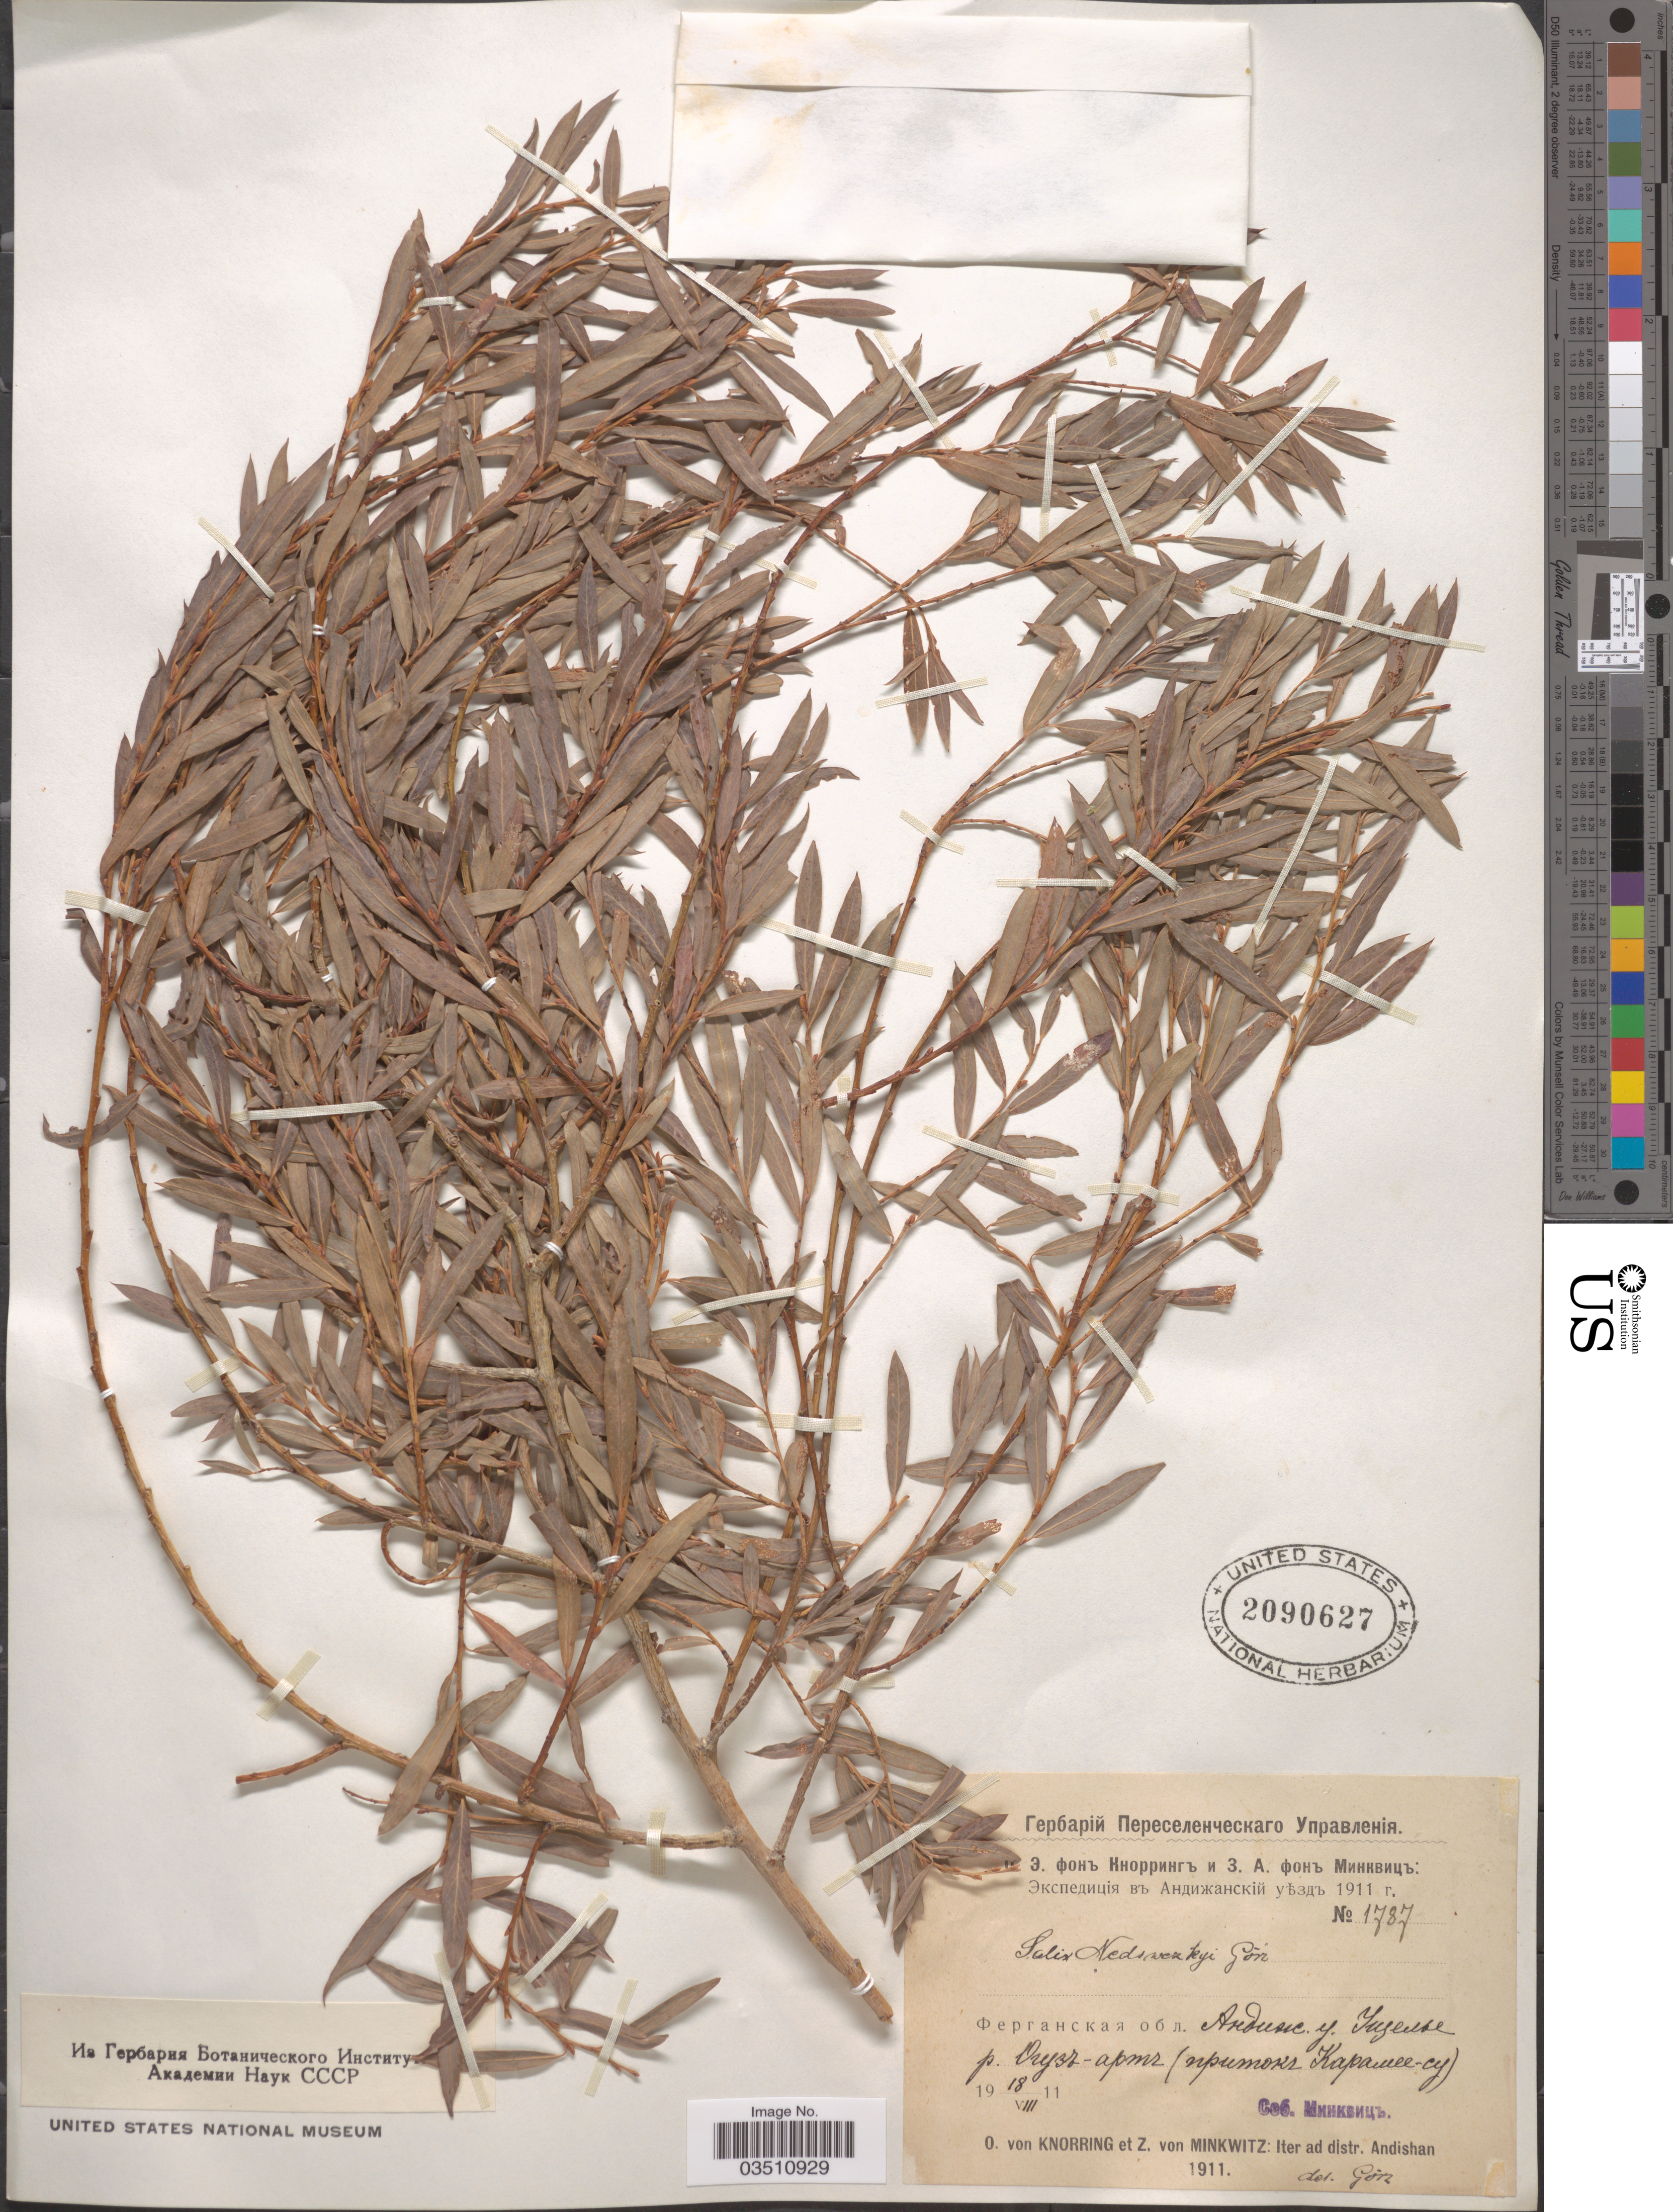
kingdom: Plantae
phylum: Tracheophyta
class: Magnoliopsida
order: Malpighiales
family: Salicaceae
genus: Salix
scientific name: Salix niedzwieckii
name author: Goerz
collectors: O. Knorring & Z. Minkwitz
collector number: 1787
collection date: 1911-08-18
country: Uzbekistan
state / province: Farg'ona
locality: X ad distr. Andishan.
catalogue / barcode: US 2090627